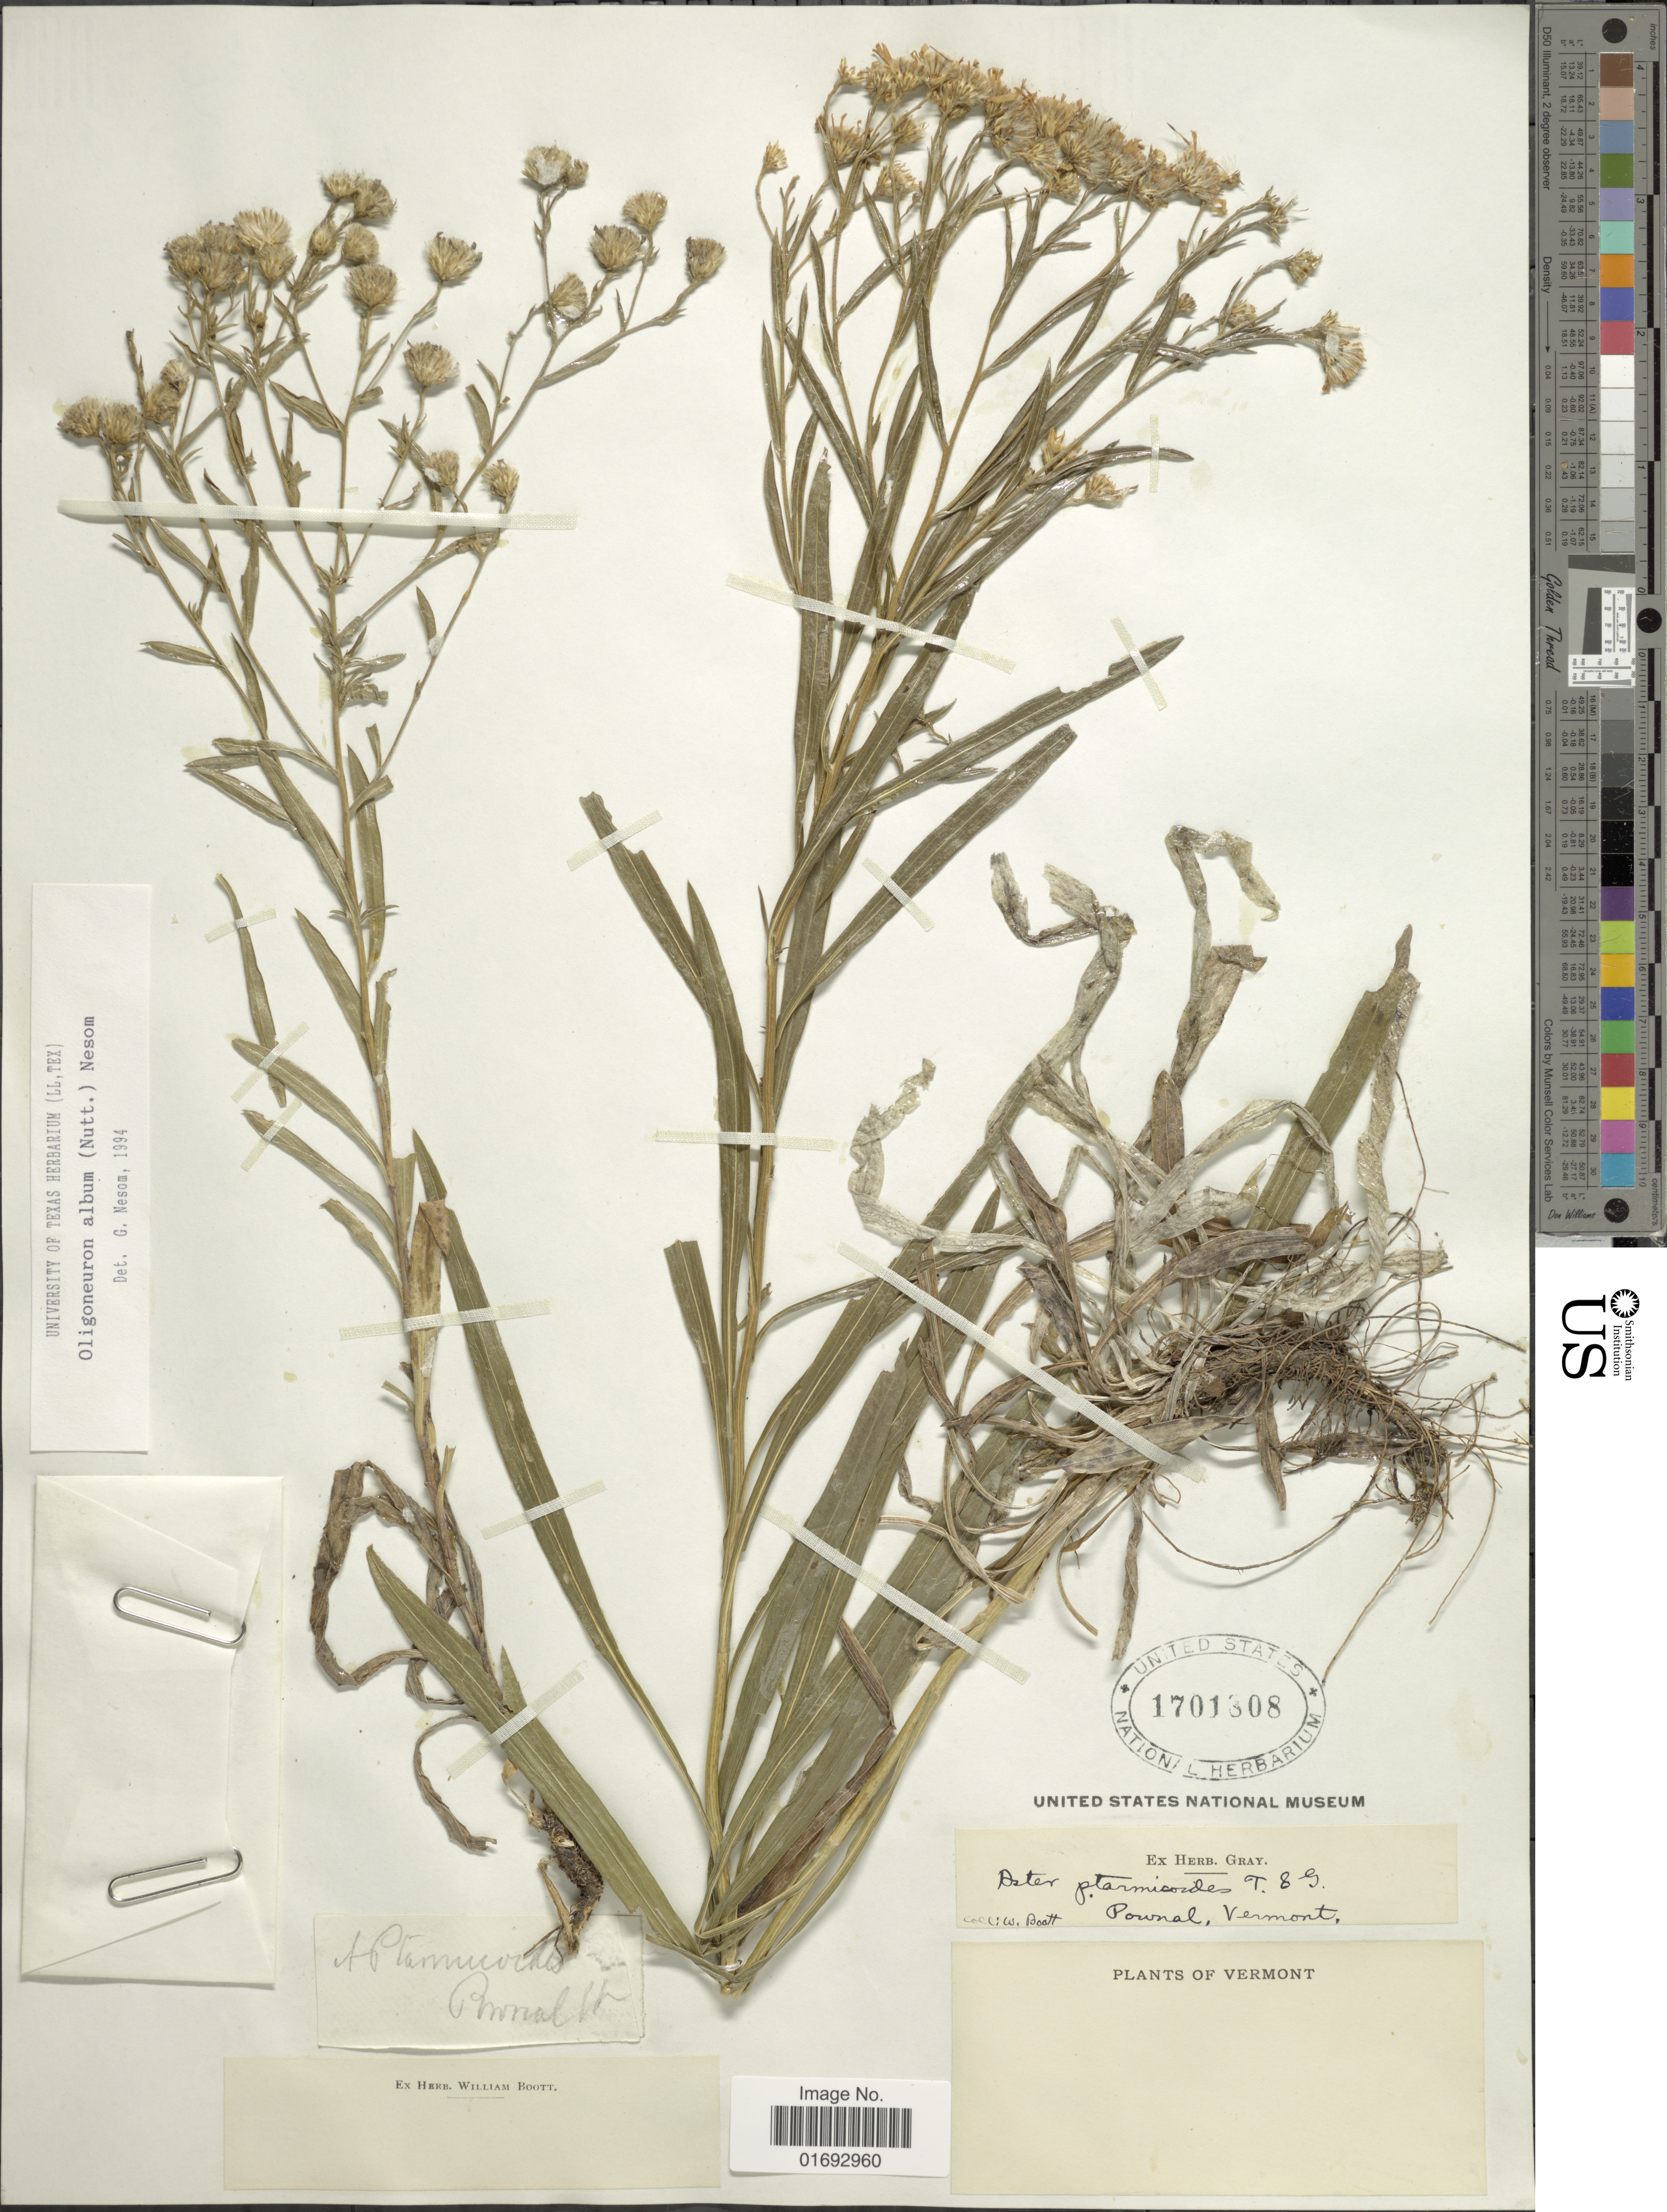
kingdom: Plantae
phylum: Tracheophyta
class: Magnoliopsida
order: Asterales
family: Asteraceae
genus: Oligoneuron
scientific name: Oligoneuron album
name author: (Nutt.) G.L. Nesom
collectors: ex herb. William Boott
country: United States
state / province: Vermont